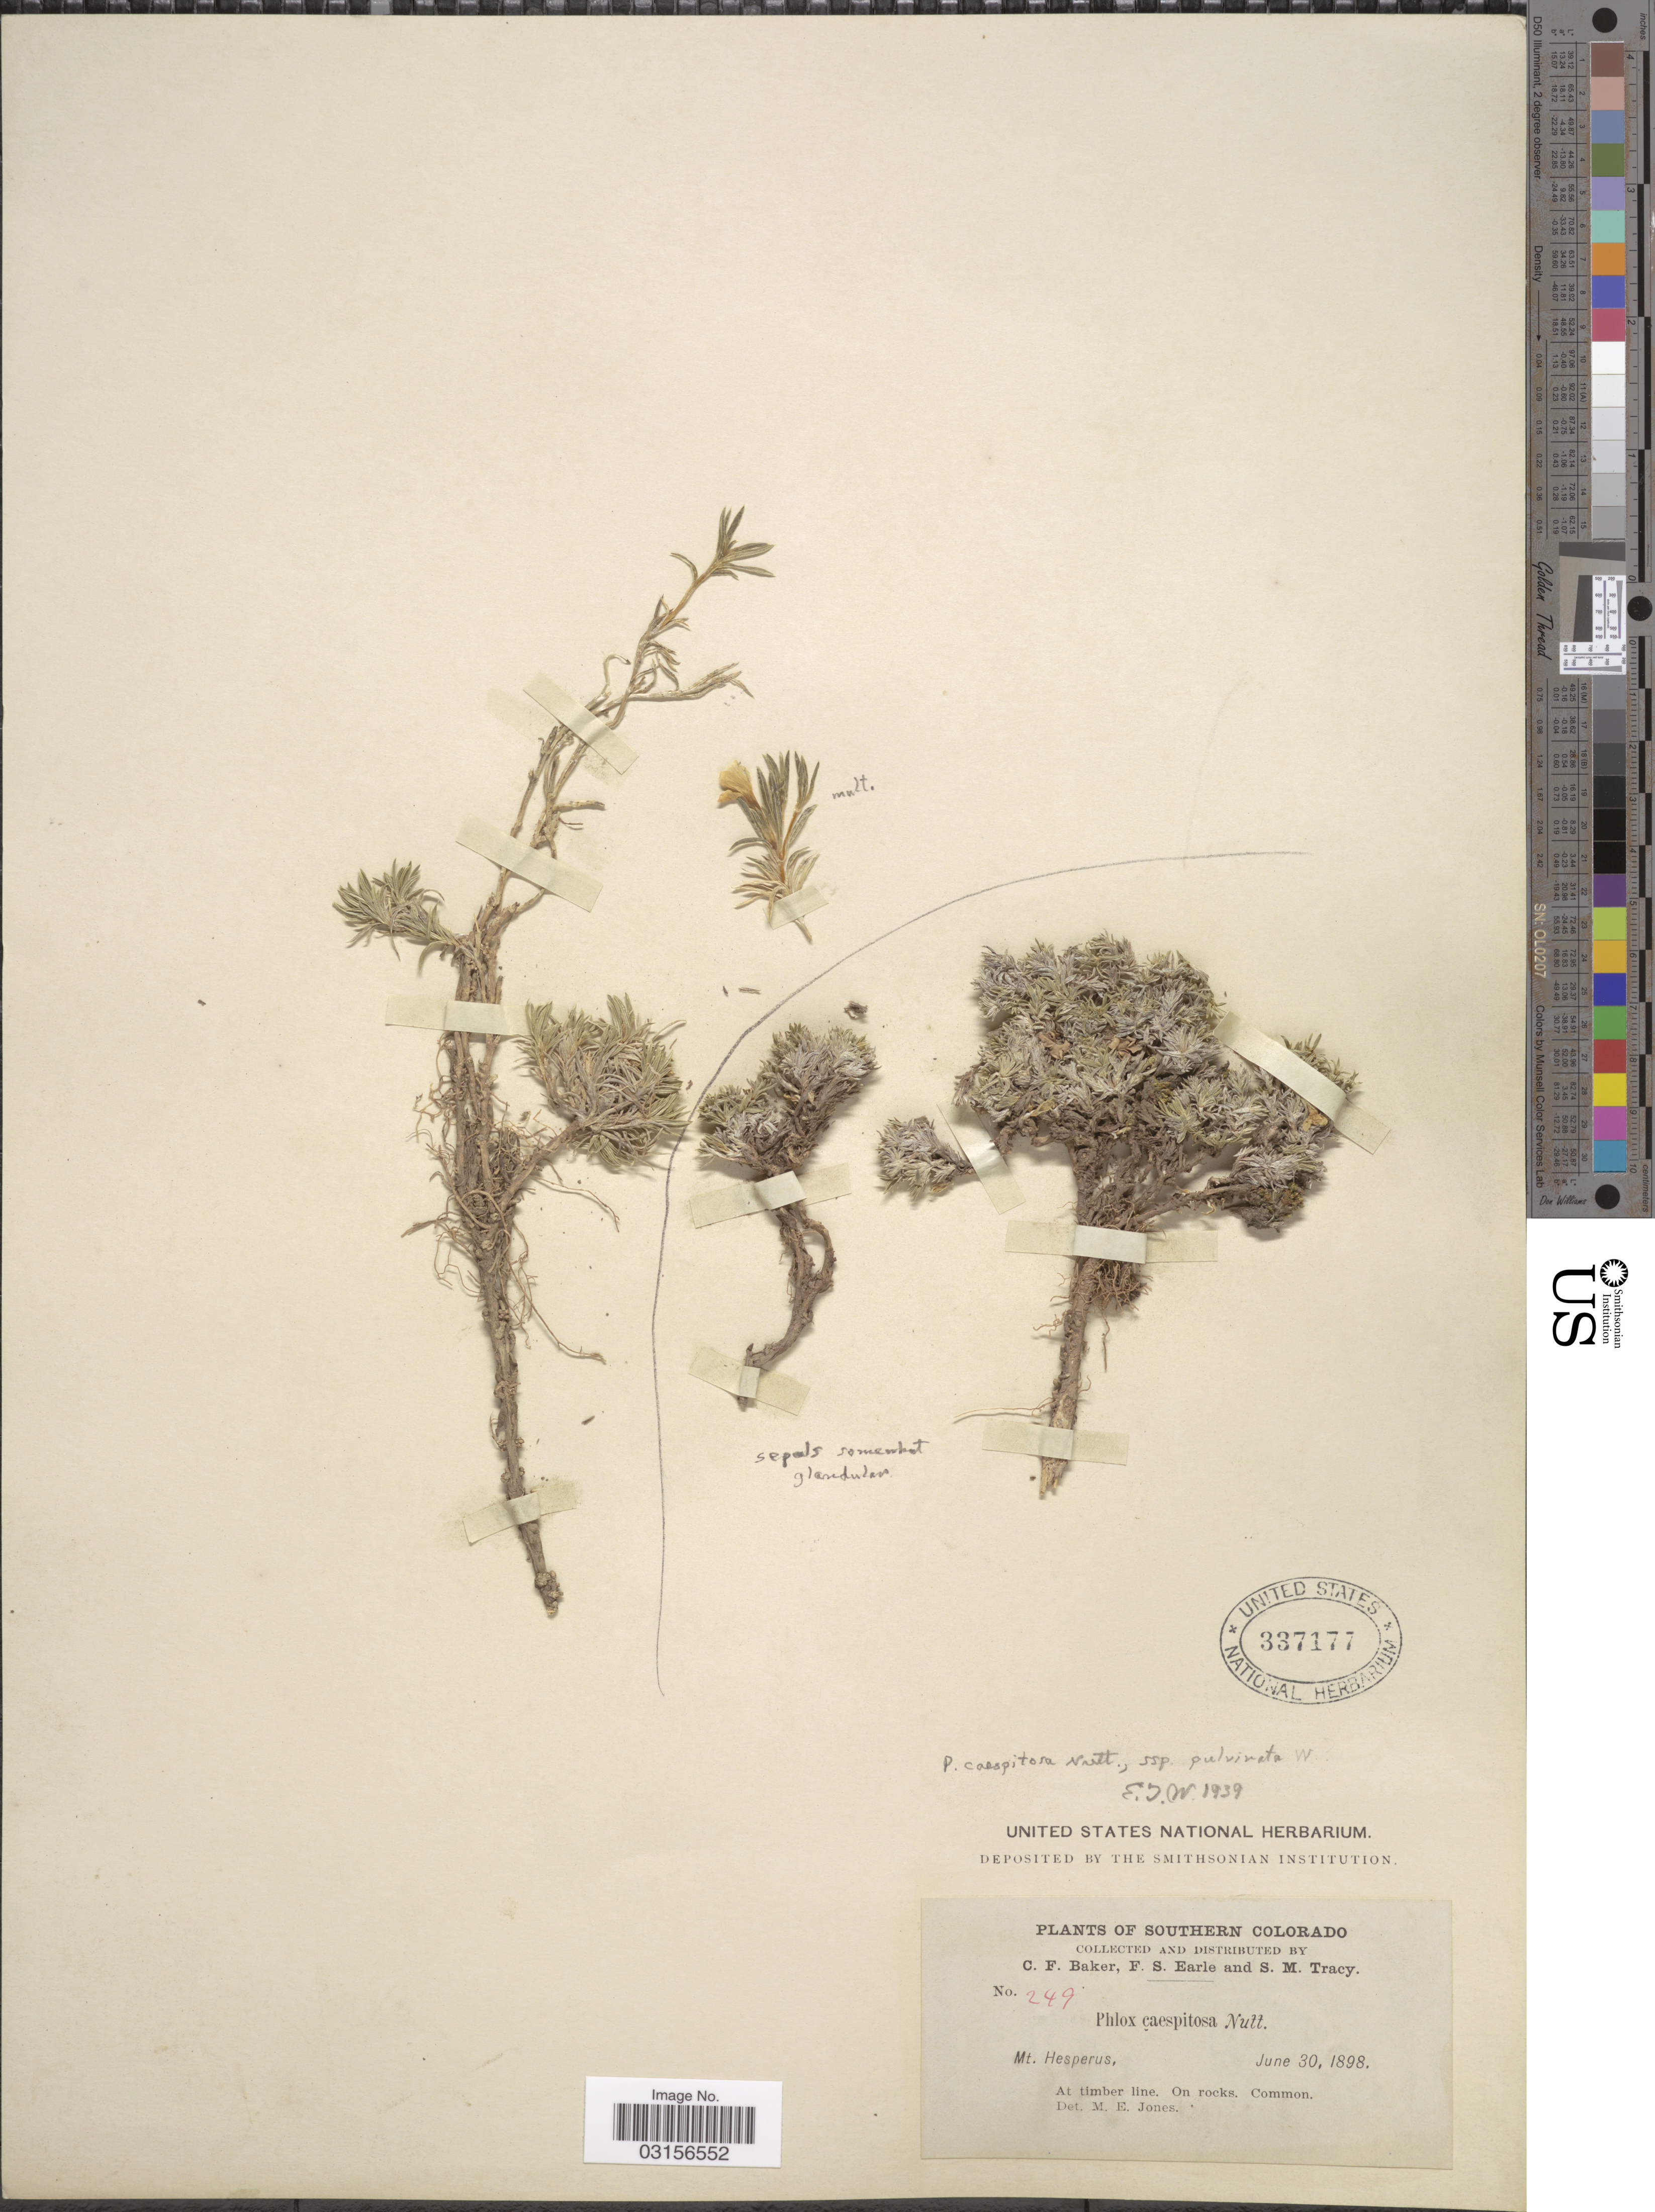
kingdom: Plantae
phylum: Tracheophyta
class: Magnoliopsida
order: Ericales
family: Polemoniaceae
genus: Phlox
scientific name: Phlox condensata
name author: (A. Gray) E.E. Nelson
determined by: Mayfield, M. H.; Ferguson, C. J.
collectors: C. F. Baker, F. S. Earle & S. M. Tracy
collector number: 249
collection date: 1898-06-30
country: United States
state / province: Colorado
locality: Southern Colorado. Mt. Hesperus.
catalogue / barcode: US 337177